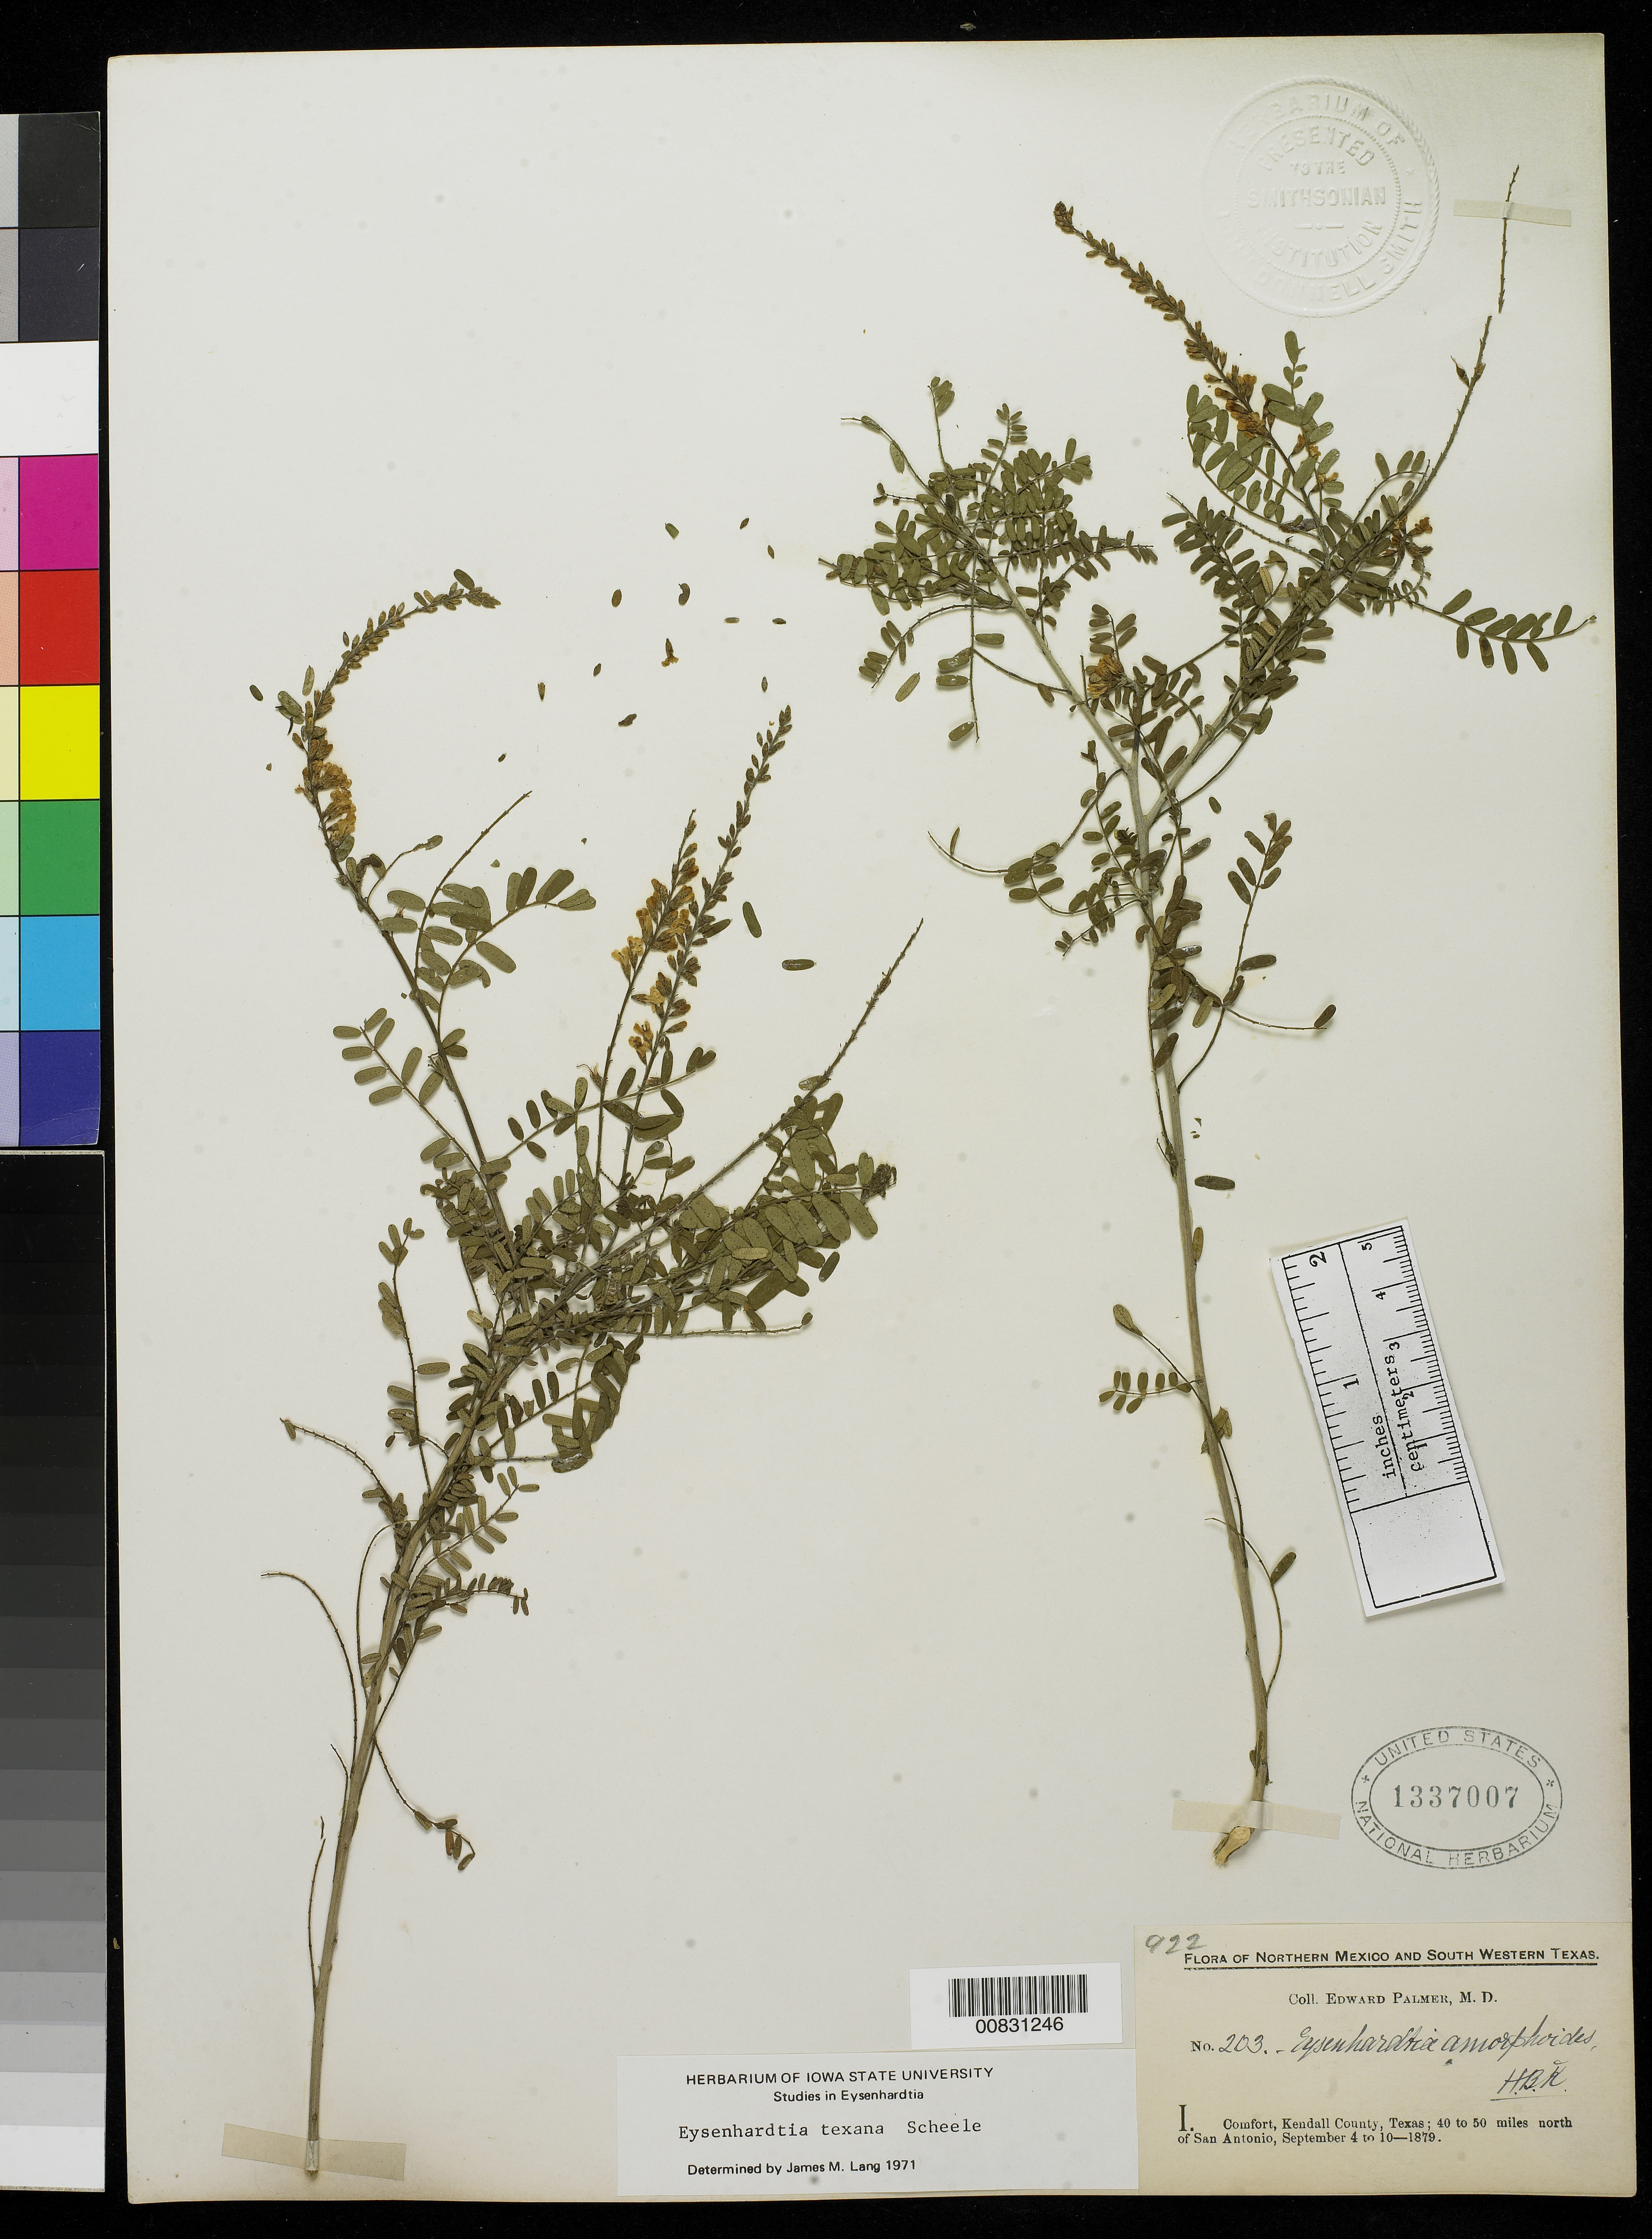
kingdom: Plantae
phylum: Tracheophyta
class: Magnoliopsida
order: Fabales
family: Fabaceae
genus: Eysenhardtia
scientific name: Eysenhardtia texana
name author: Scheele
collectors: E. Palmer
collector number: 203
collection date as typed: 04 Sep 1879 to 10 Sep 1879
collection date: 1879-09-04/1879-09-10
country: United States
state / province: Texas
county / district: Kendall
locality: I.Comfort, Kendall County, Texas; 40 to 50 miles north of San Antonio.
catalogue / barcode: US 1337007